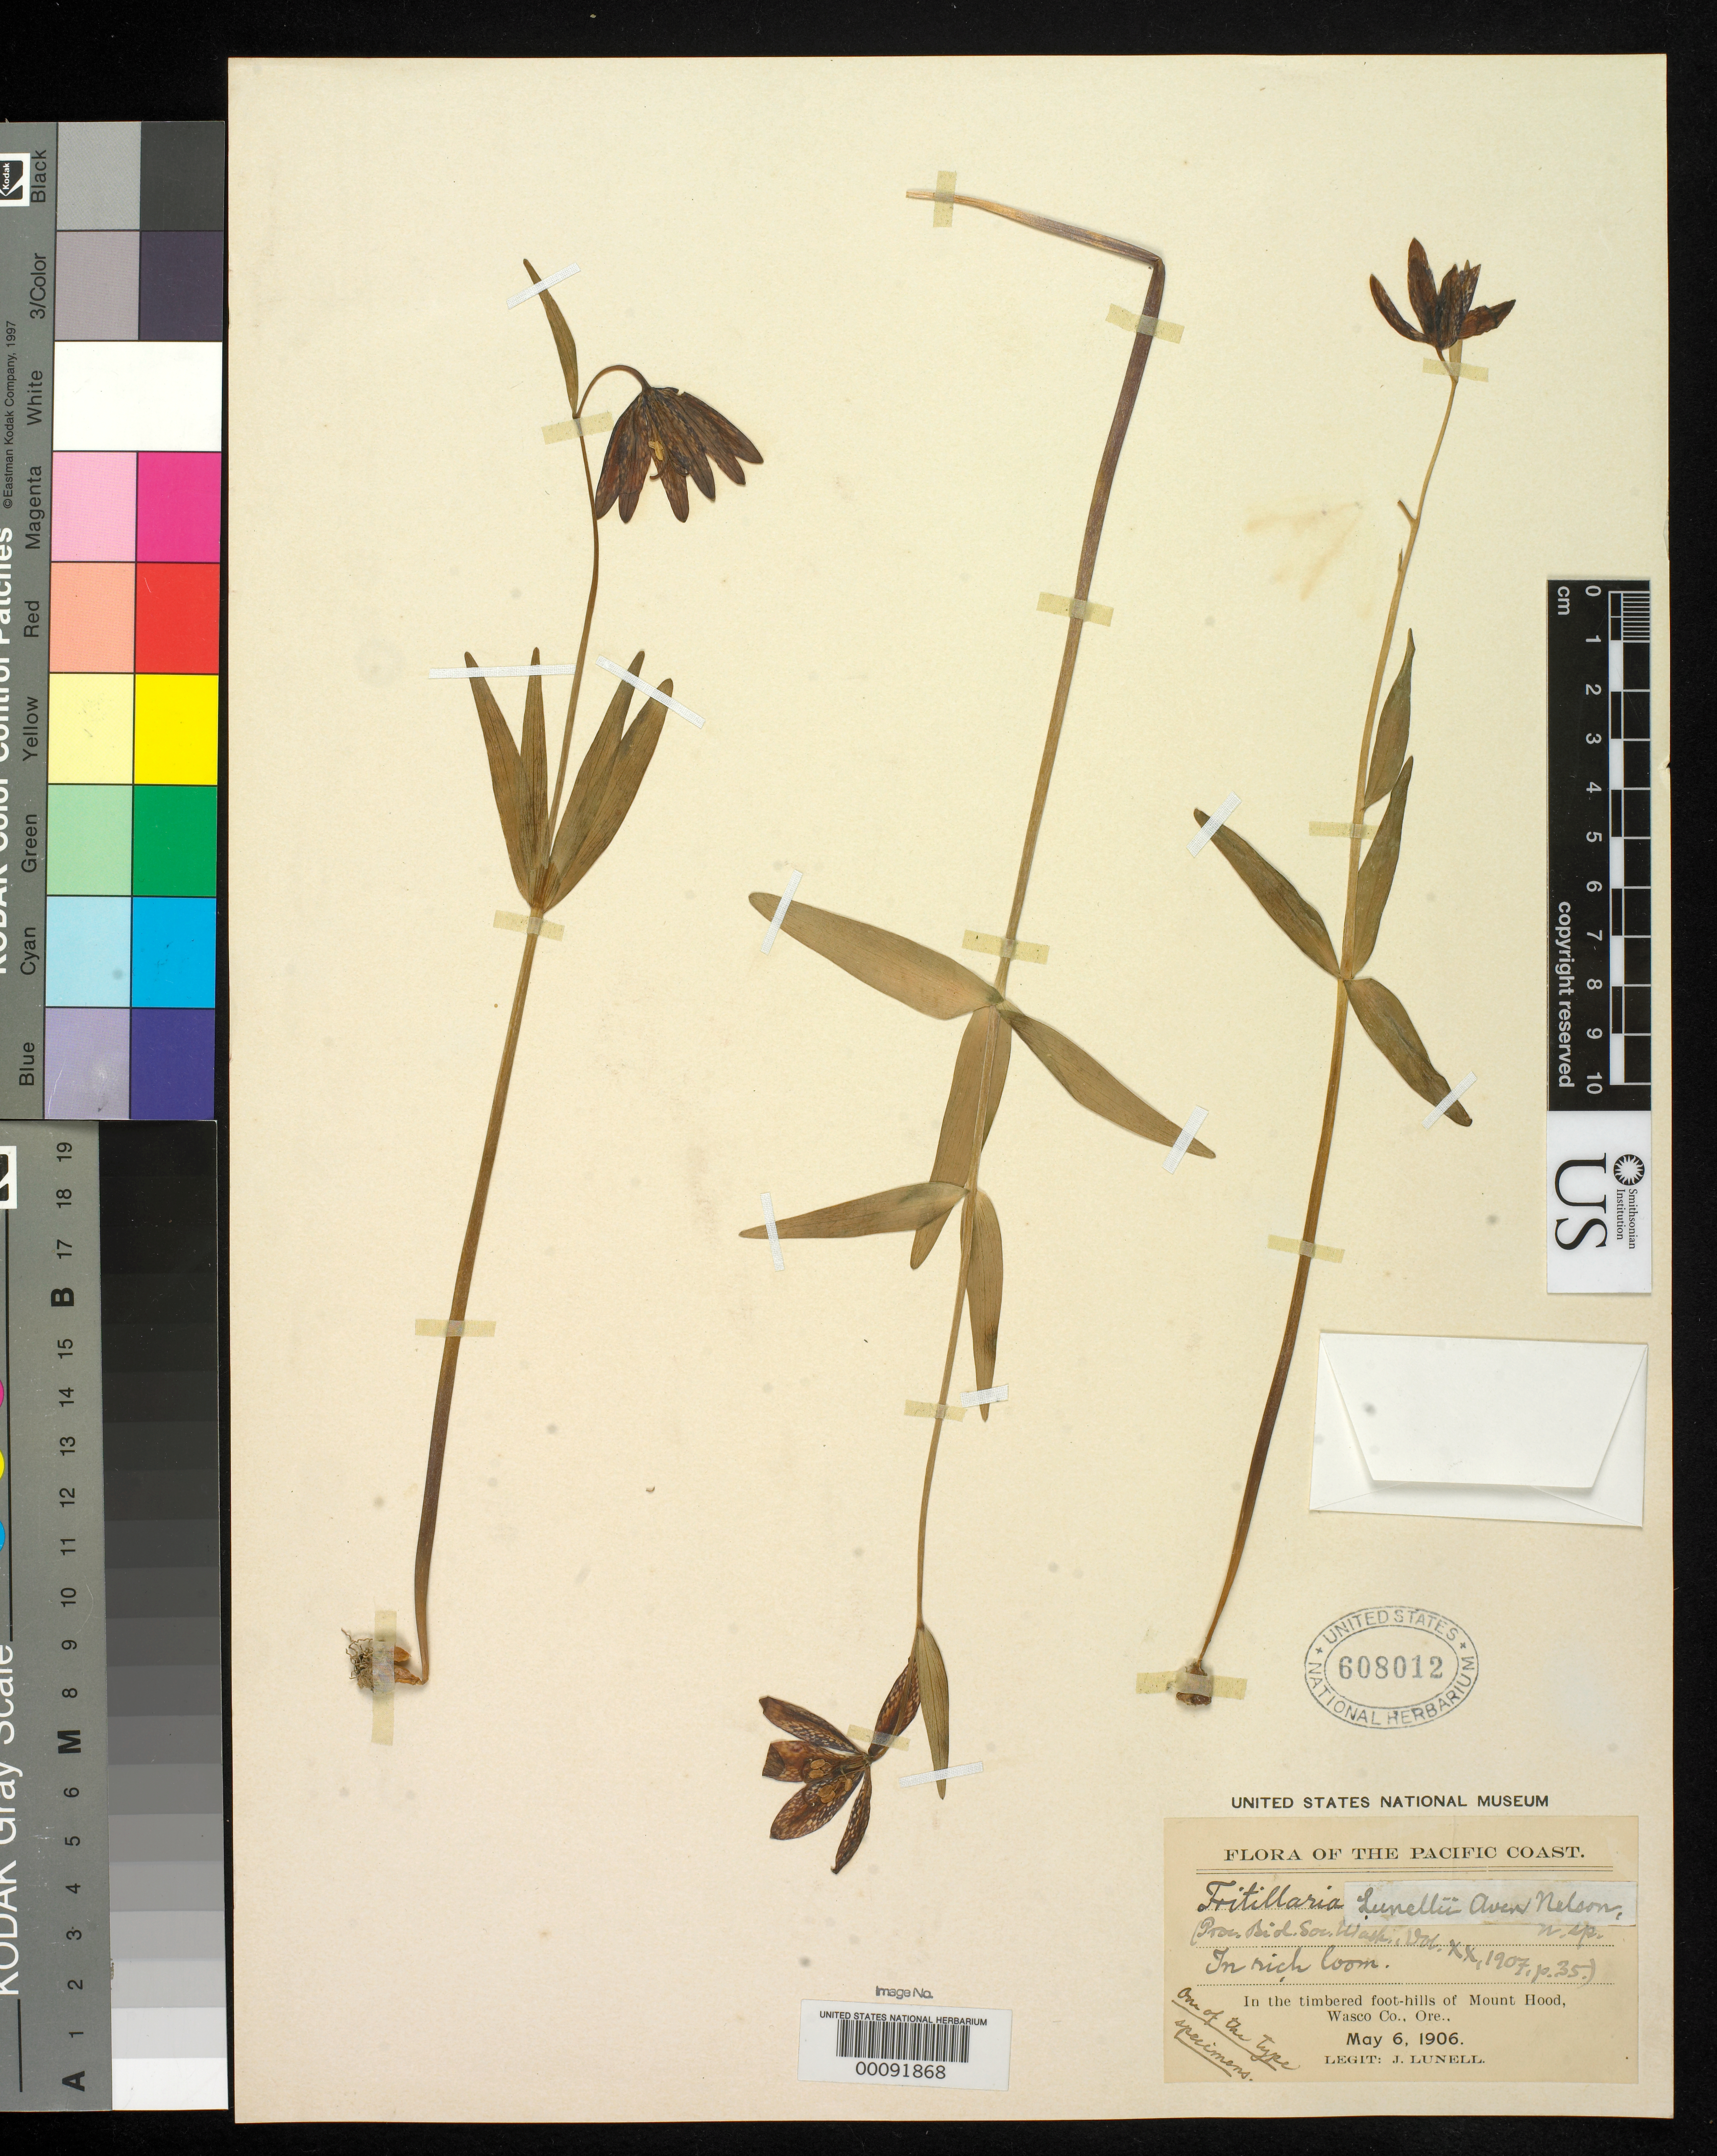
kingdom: Plantae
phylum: Tracheophyta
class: Liliopsida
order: Liliales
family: Liliaceae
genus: Fritillaria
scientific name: Fritillaria lunellii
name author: A. Nelson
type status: Isotype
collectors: J. Lunell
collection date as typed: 06 May 1906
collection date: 1906-05-06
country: United States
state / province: Oregon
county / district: Wasco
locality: Foothills of Mt. Hood.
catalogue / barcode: US 608012